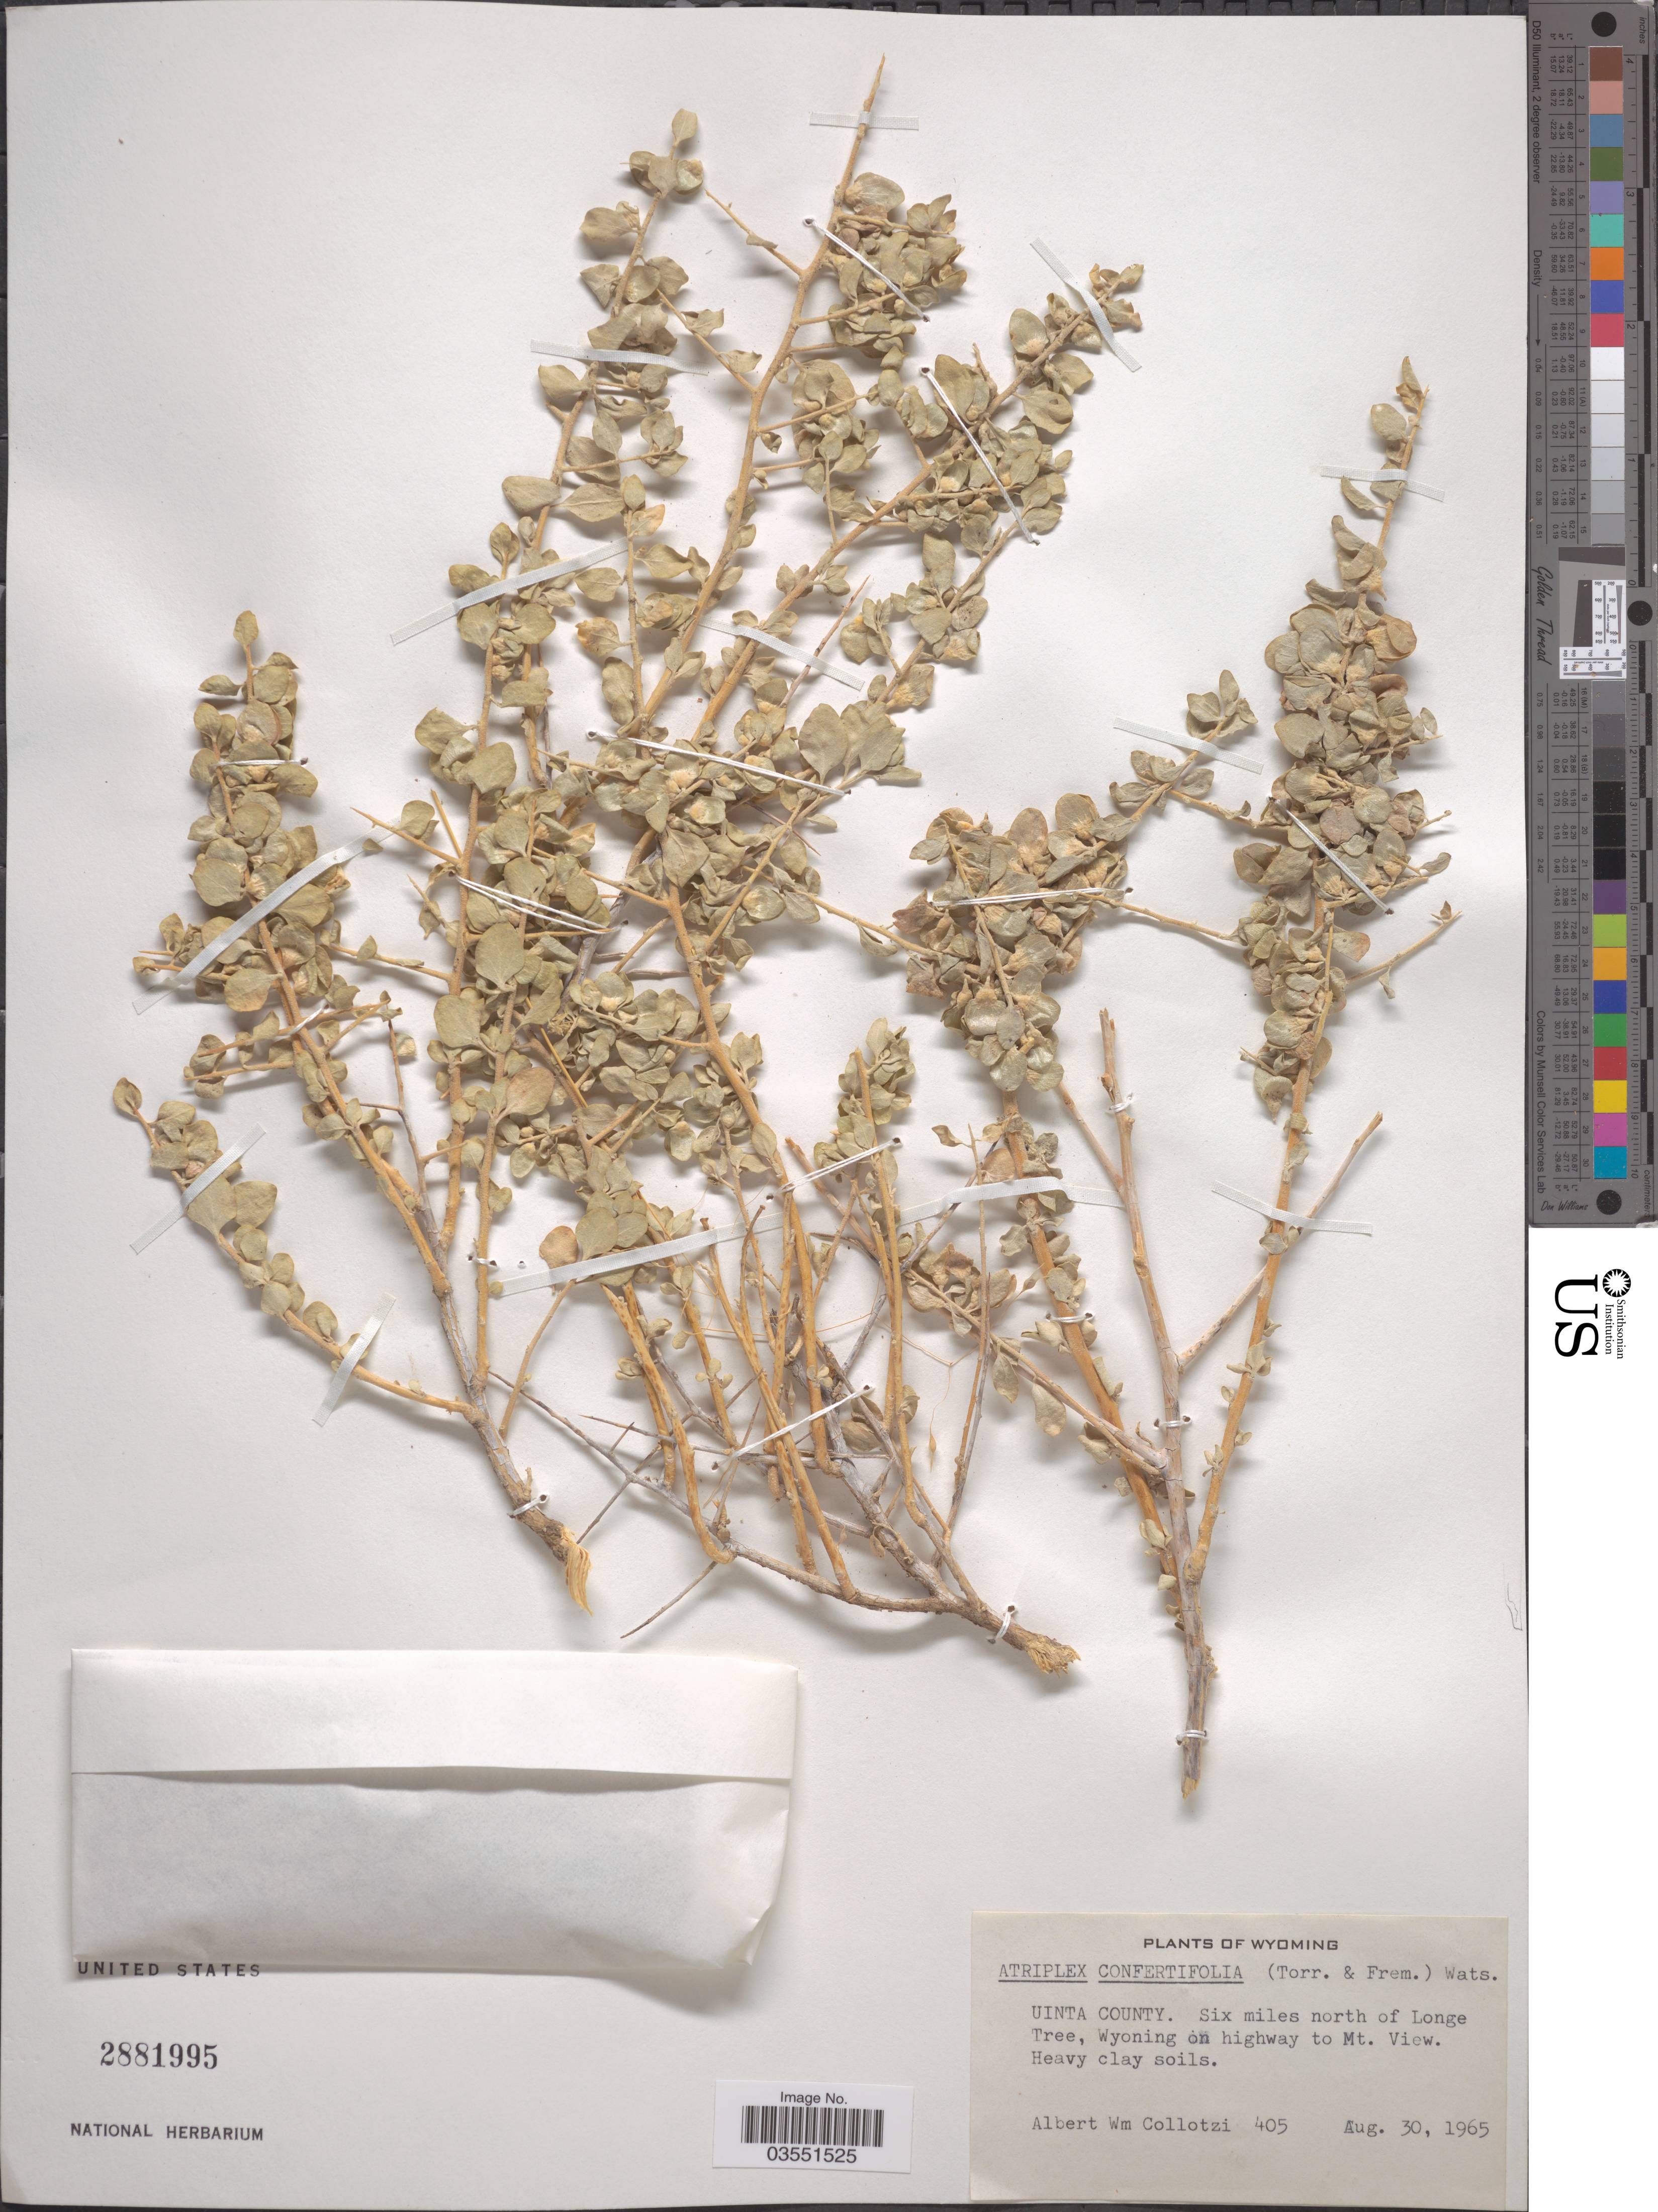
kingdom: Plantae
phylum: Tracheophyta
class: Magnoliopsida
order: Caryophyllales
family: Amaranthaceae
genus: Atriplex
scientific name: Atriplex confertifolia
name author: (Torr. & Frém.) S. Watson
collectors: A. W. Collotzi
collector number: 405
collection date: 1965-08-30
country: United States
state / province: Wyoming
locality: Uinta County. Six miles north of Longe Tree, Wyoning on highway to Mt. View.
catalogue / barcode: US 2881995